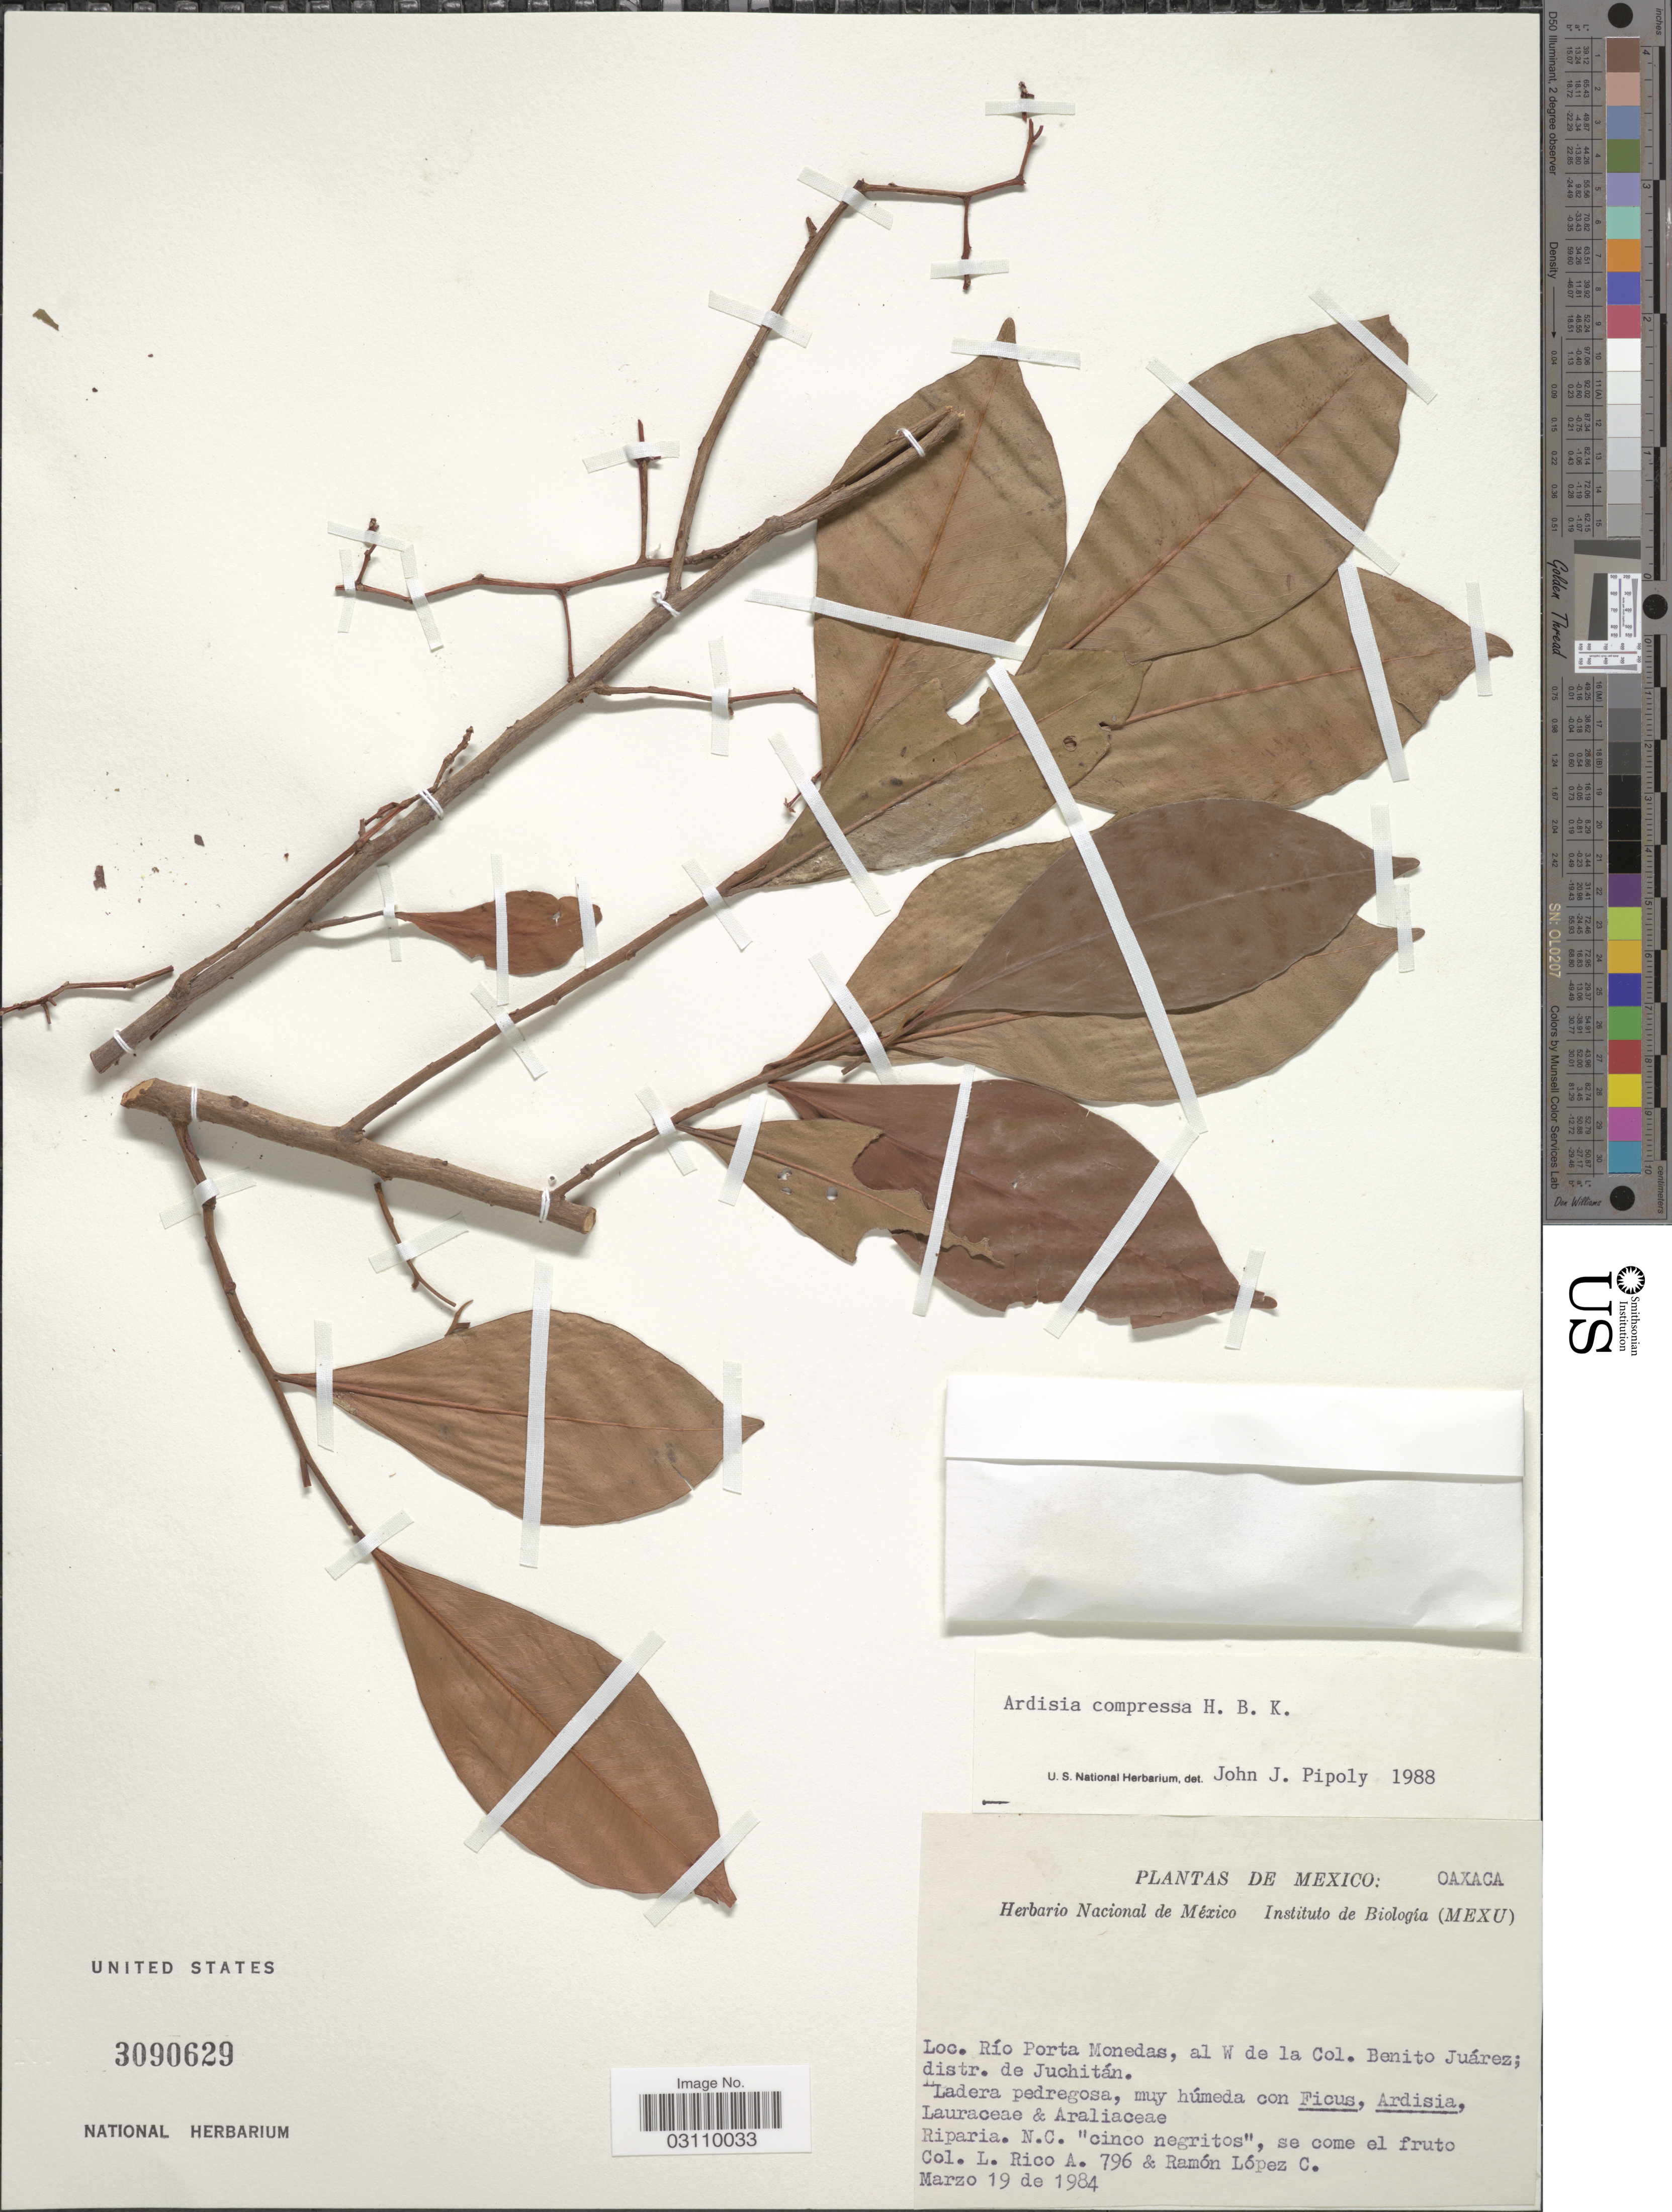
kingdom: Plantae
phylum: Tracheophyta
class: Magnoliopsida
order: Ericales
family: Primulaceae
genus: Ardisia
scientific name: Ardisia compressa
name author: Kunth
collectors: M. Rico Arce & R. López C.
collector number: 796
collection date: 1984-03-19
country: Mexico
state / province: Oaxaca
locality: Río Porta Monedas, al W de la Col. Benito Juárez; distr. de Juchitán.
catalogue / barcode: US 3090629